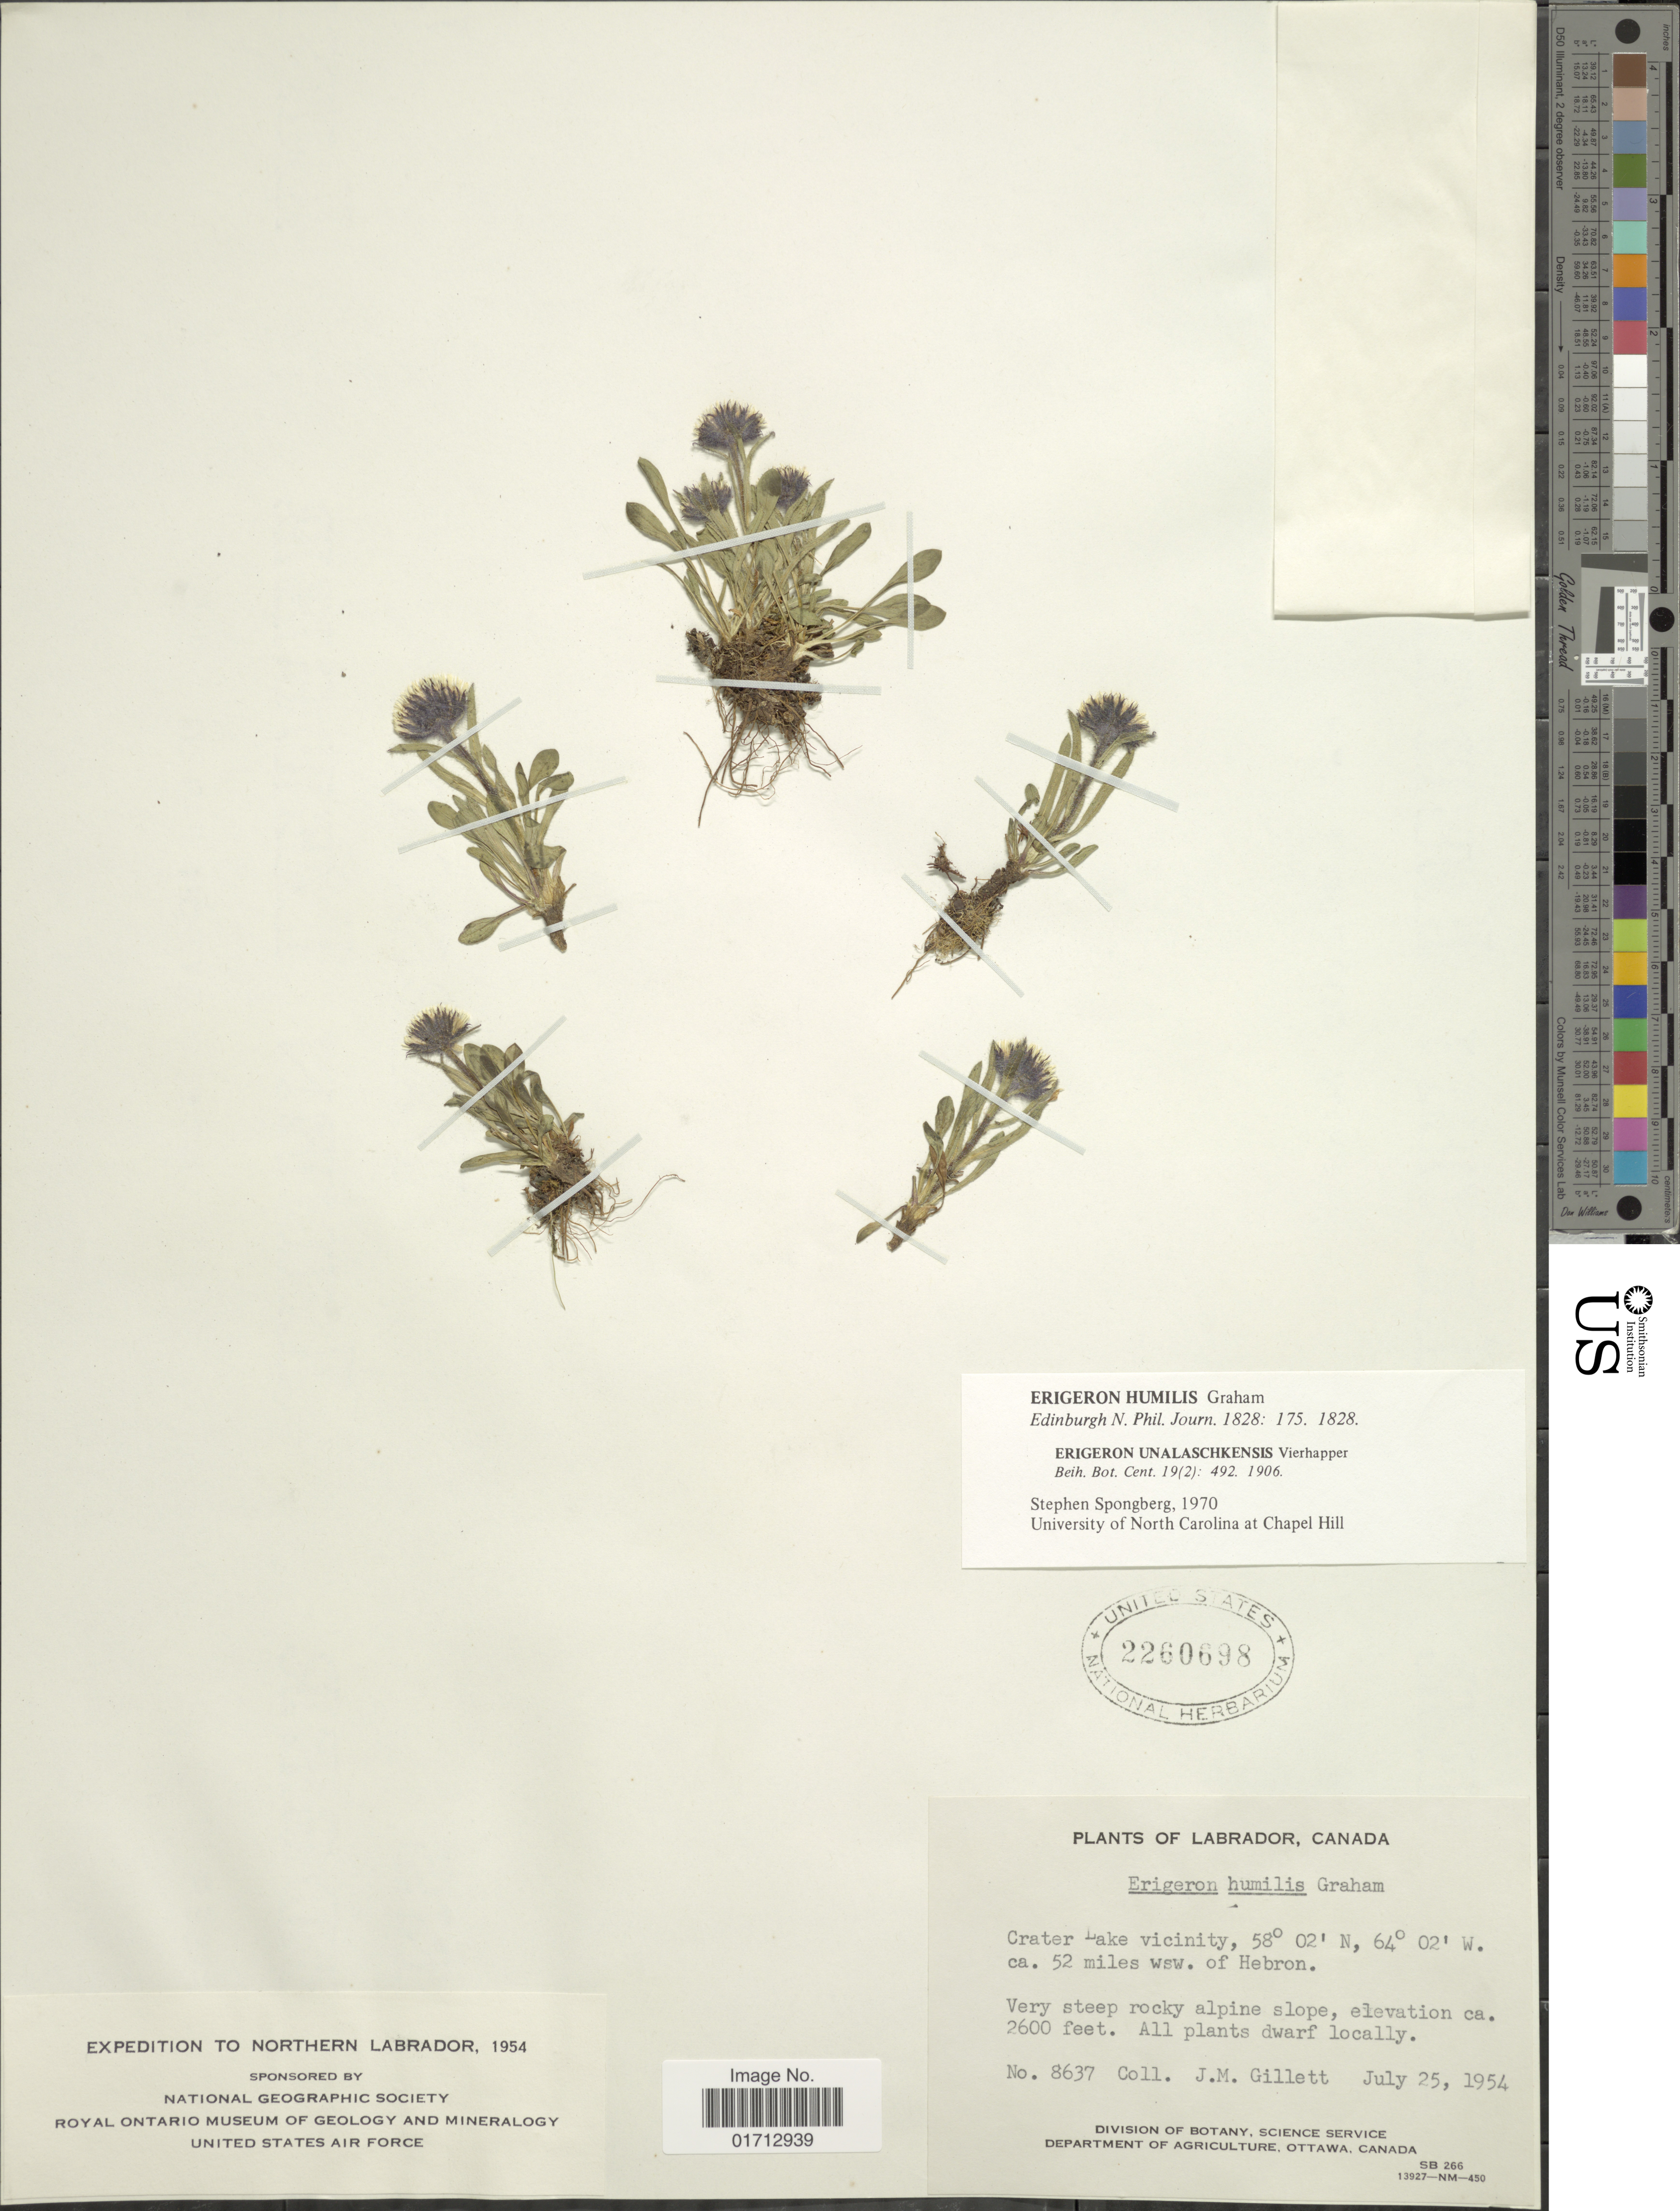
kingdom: Plantae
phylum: Tracheophyta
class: Magnoliopsida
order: Asterales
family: Asteraceae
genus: Erigeron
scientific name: Erigeron humilis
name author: Graham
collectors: J. M. Gillett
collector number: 8637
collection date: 1954-07-25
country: Canada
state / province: Newfoundland and Labrador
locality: Crater Lake vicinity, ca. 52 miles wsw. of Hebron.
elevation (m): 792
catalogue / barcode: US 2260698